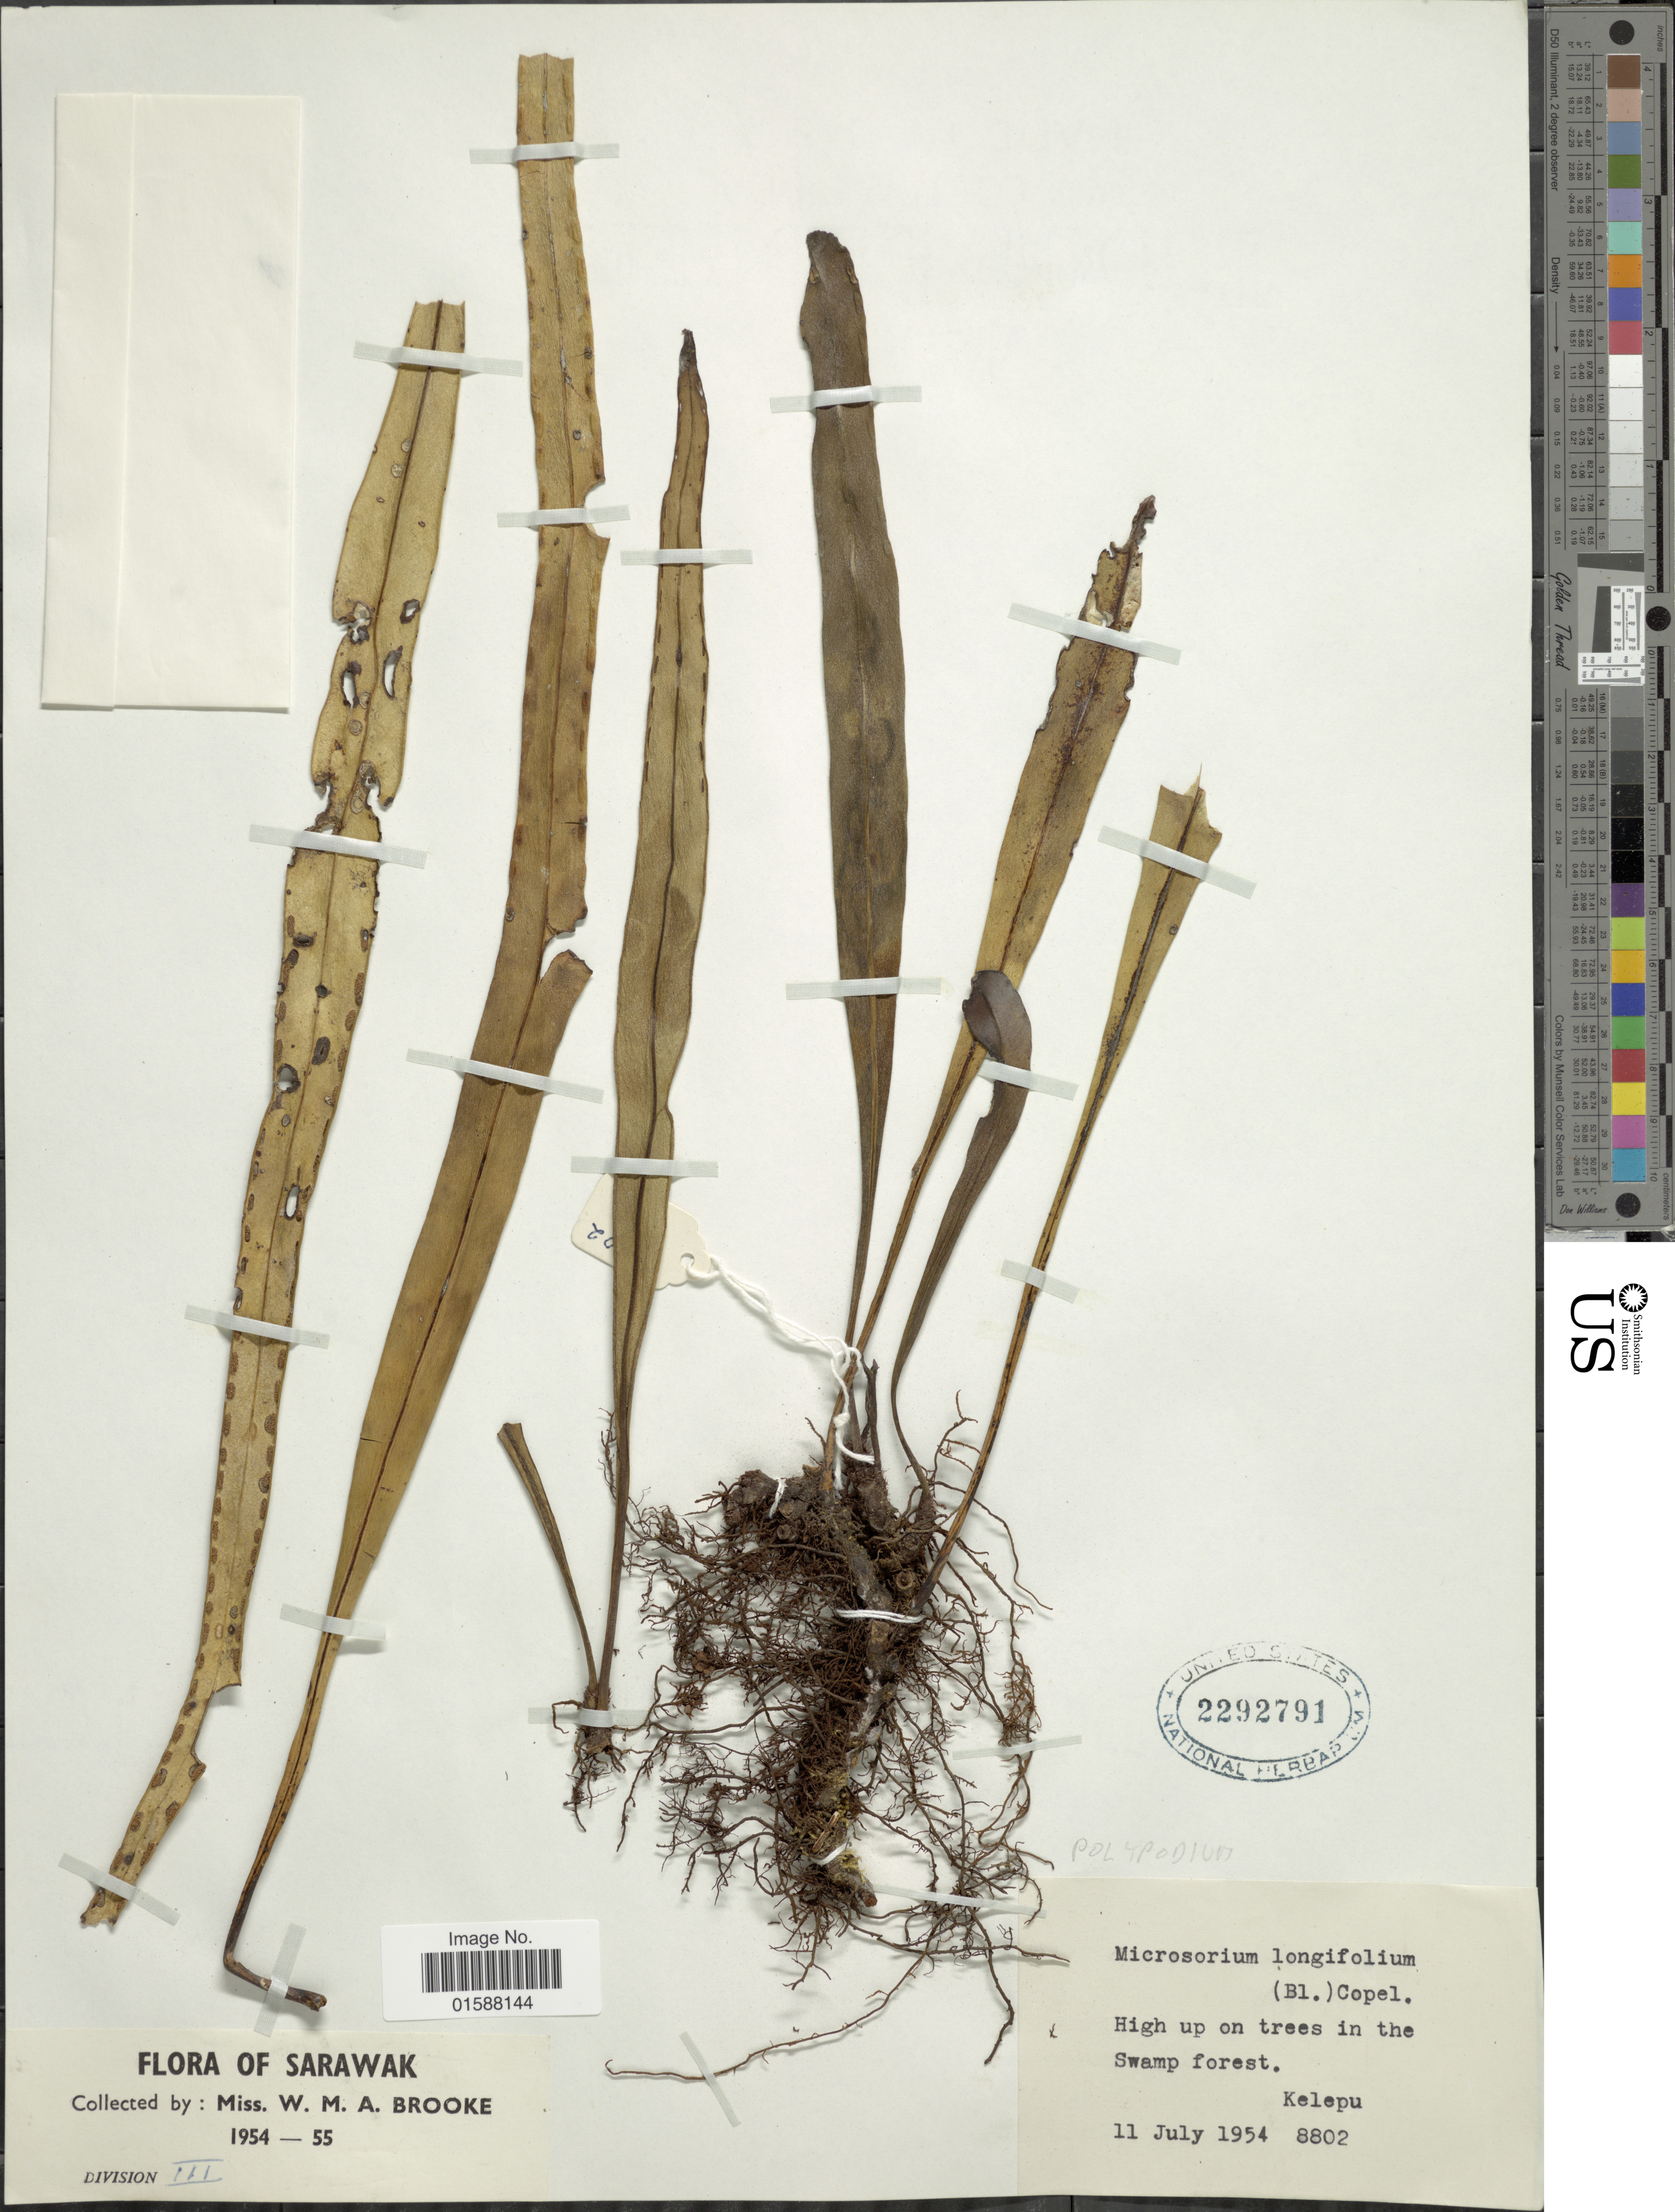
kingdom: Plantae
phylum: Tracheophyta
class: Polypodiopsida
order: Polypodiales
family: Polypodiaceae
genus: Lepisorus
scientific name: Lepisorus longifolius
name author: (Blume) Holttum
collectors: W. Brooke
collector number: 8802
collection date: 1954-07-11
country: Malaysia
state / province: Sarawak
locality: Kelepu. Division III. Swamp forest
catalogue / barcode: US 2292791